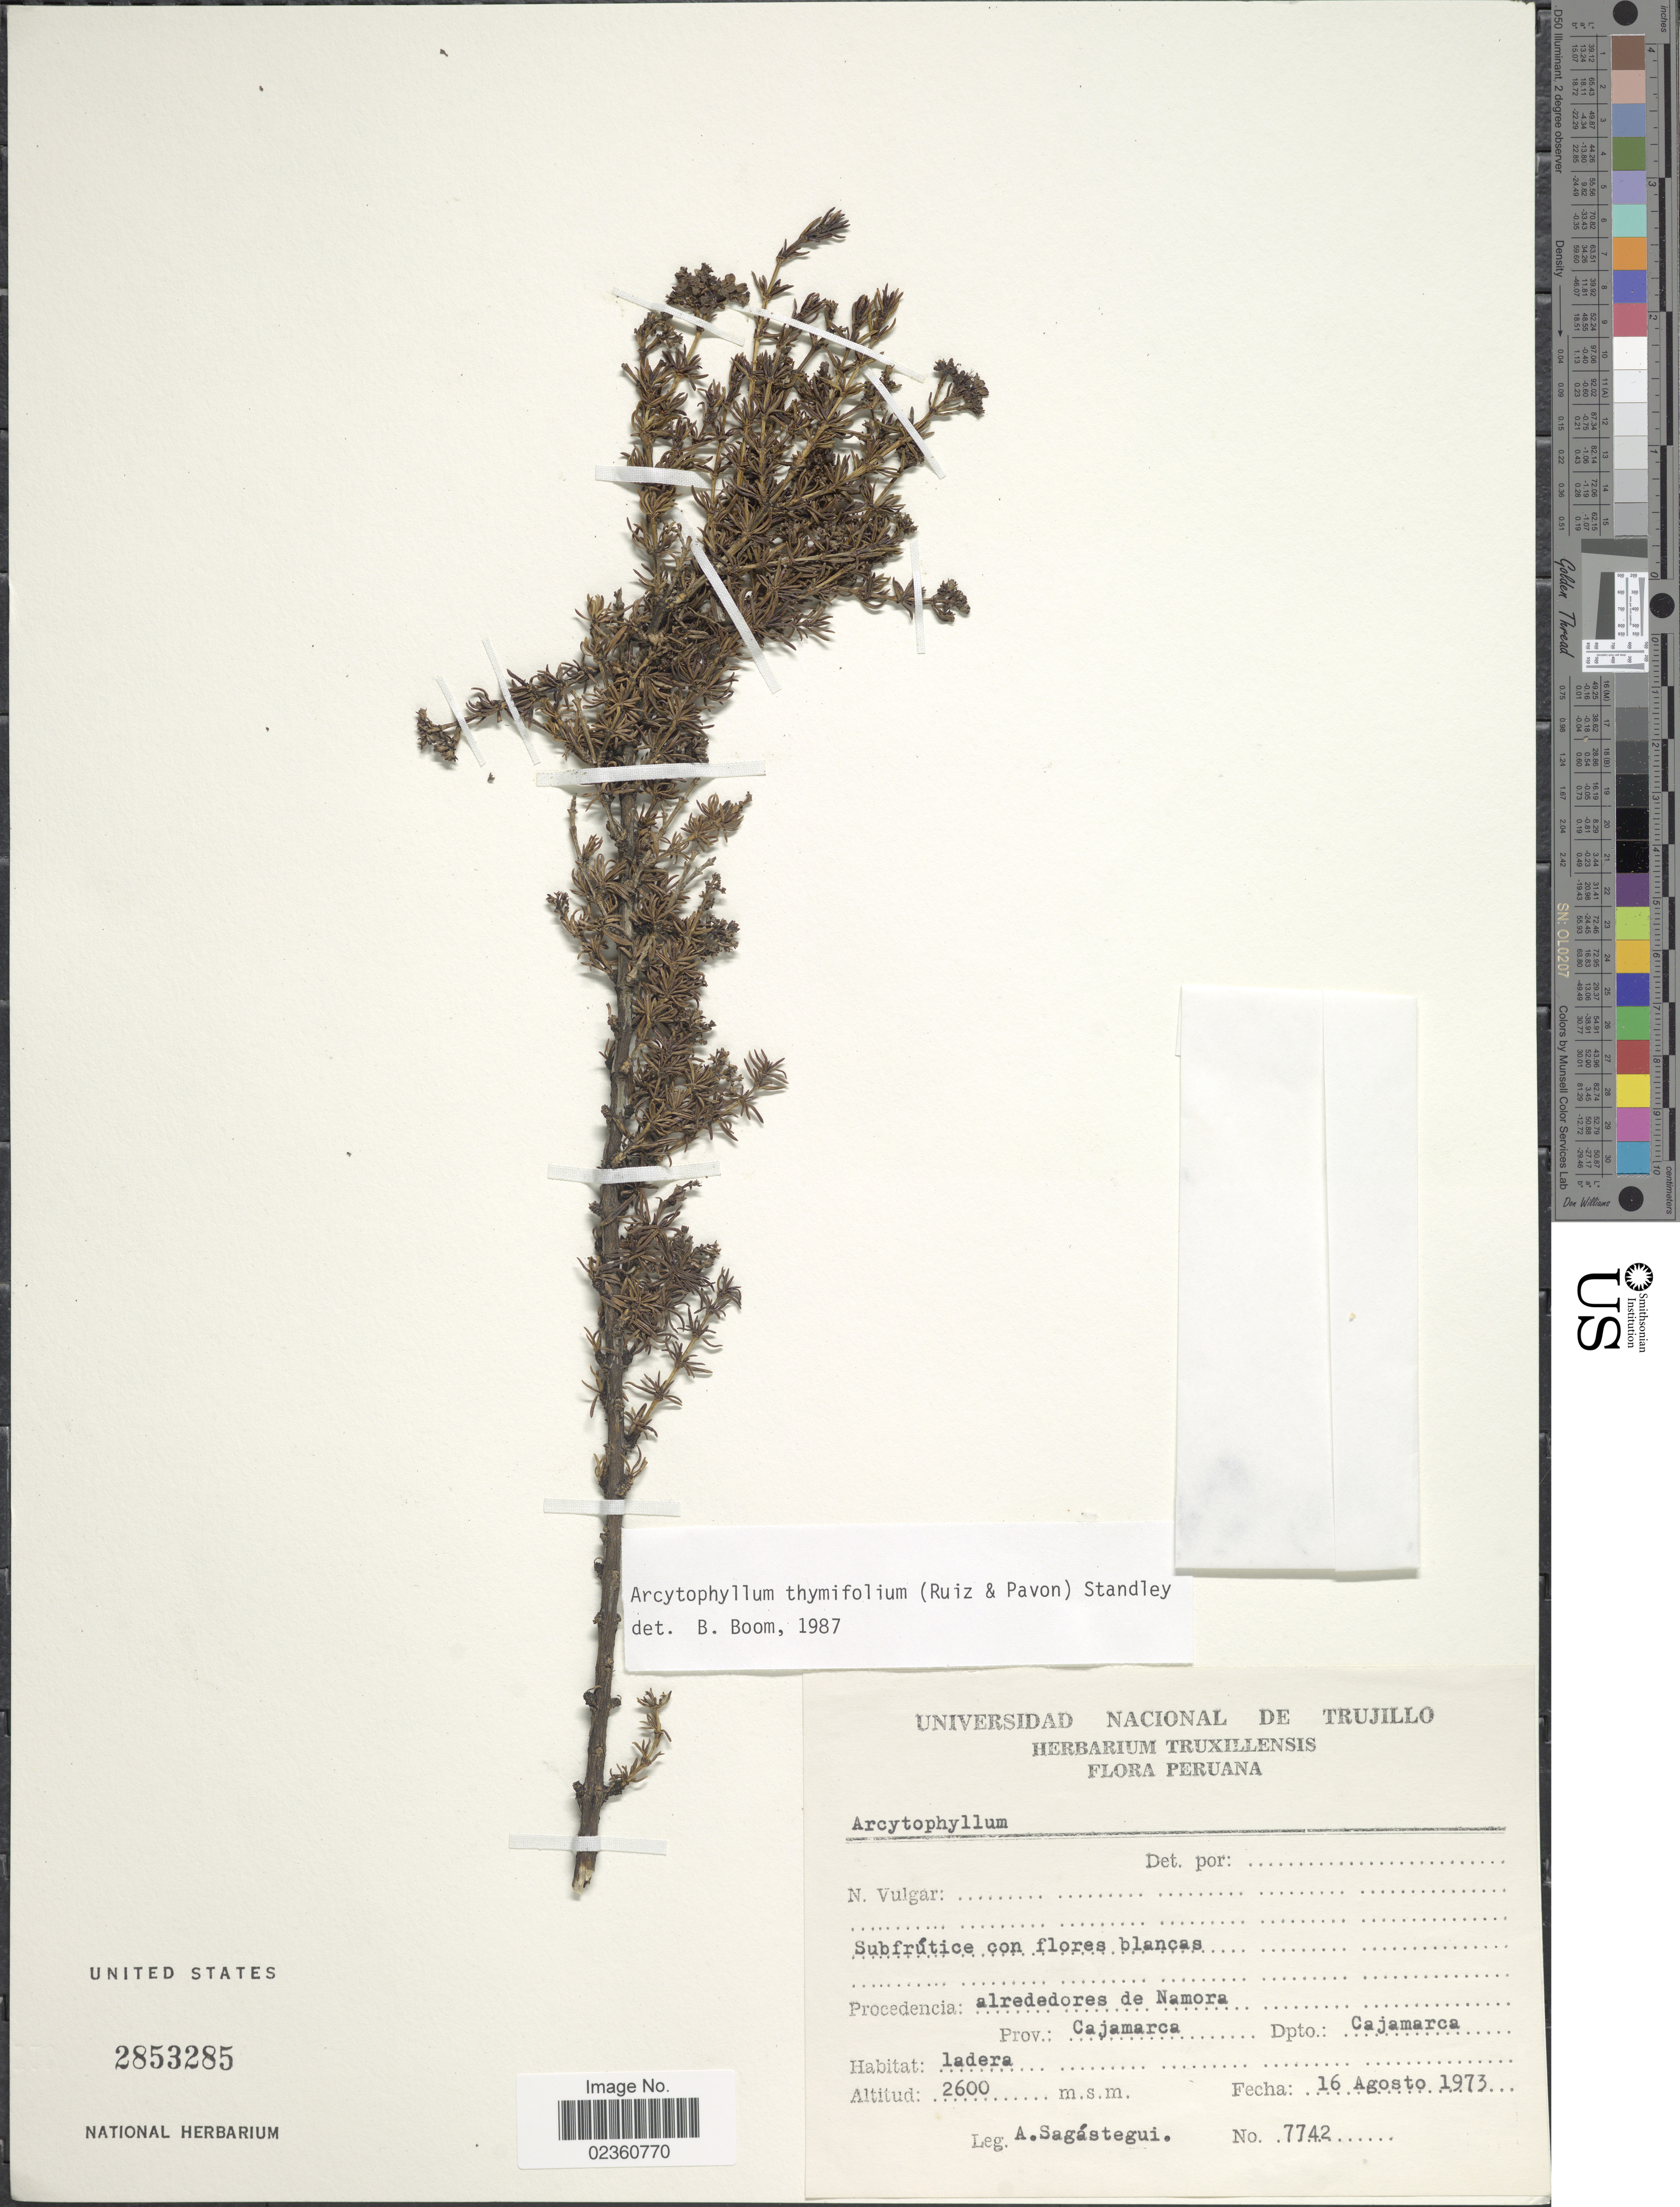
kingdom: Plantae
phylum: Tracheophyta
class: Magnoliopsida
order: Gentianales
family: Rubiaceae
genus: Arcytophyllum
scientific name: Arcytophyllum thymifolium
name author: (Ruiz & Pav.) Standl.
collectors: A. Sagástegui A.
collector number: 7742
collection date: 1973-08-16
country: Peru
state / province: Cajamarca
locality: Alrededores de Namora, Dpto Cajamarca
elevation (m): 2600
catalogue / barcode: US 2853285